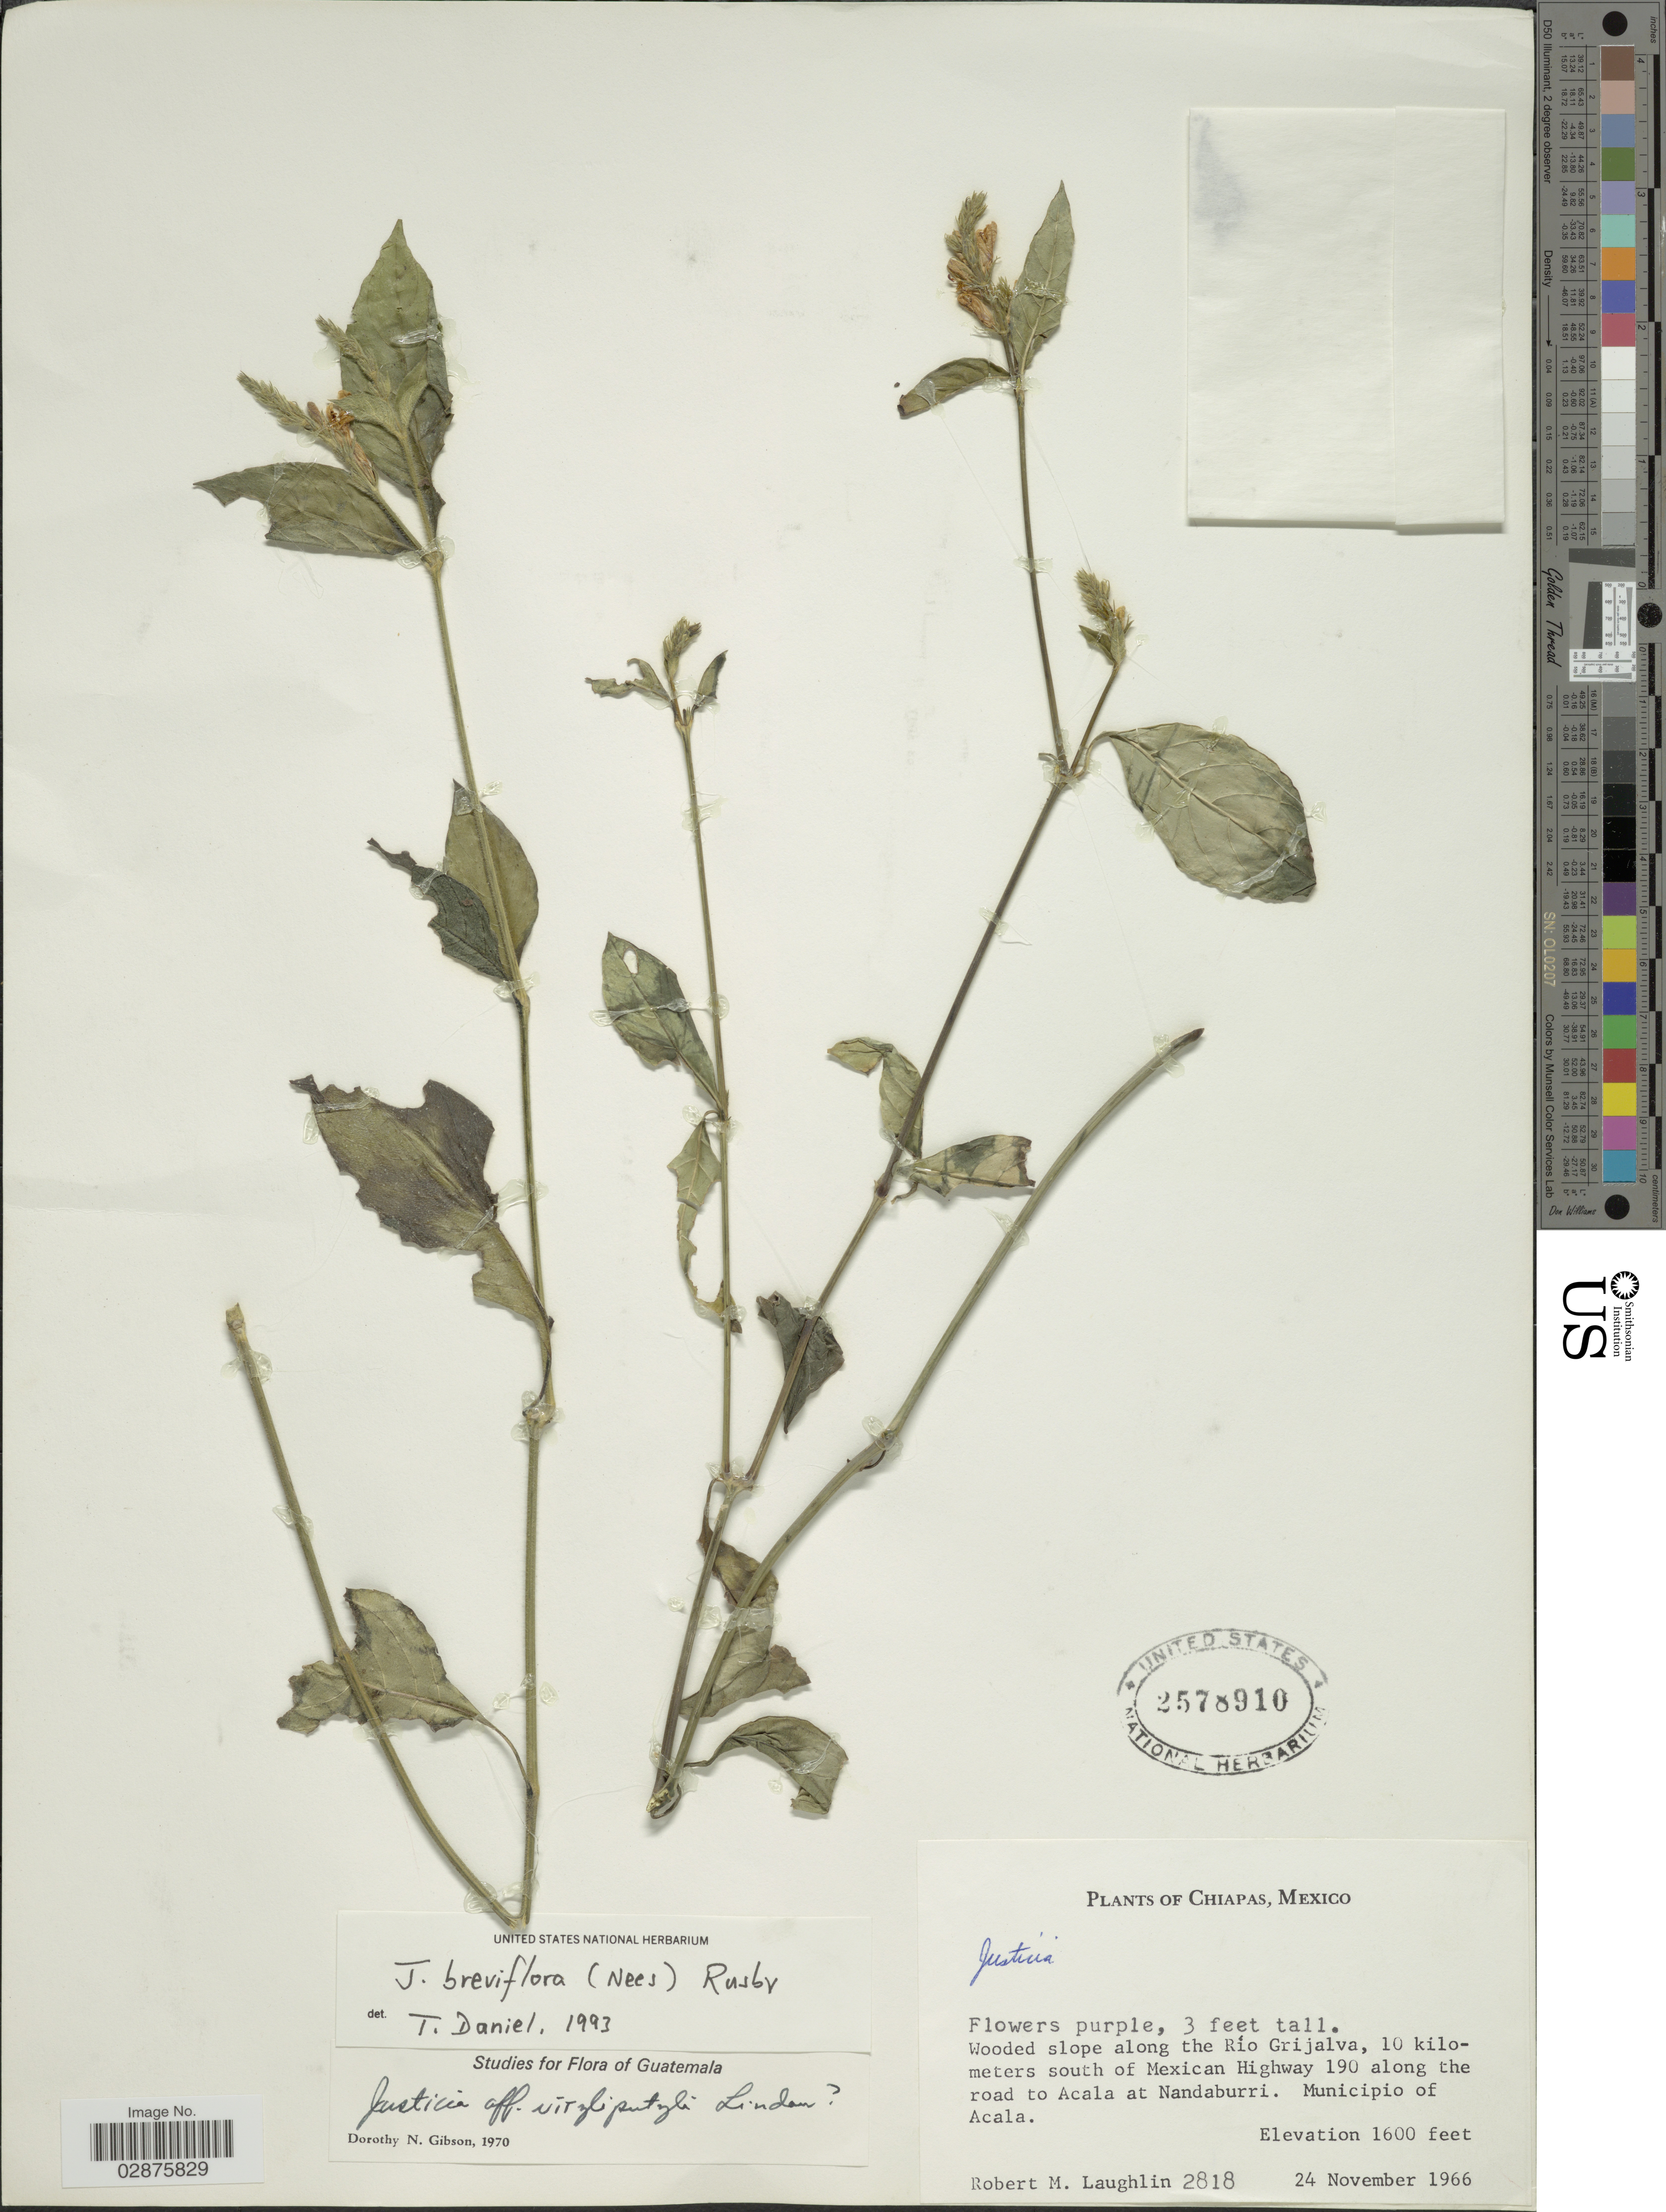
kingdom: Plantae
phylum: Tracheophyta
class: Magnoliopsida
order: Lamiales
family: Acanthaceae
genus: Justicia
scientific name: Justicia breviflora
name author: (Nees) Rusby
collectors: R. M. Laughlin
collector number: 2818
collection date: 1966-11-24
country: Mexico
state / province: Chiapas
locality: Wooded slope along the Río Grijalva, 10 kilometers south of Mexican Highway 190 along the road to Acala at Nandaburri. Municipio of Acala.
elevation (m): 488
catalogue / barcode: US 2578910